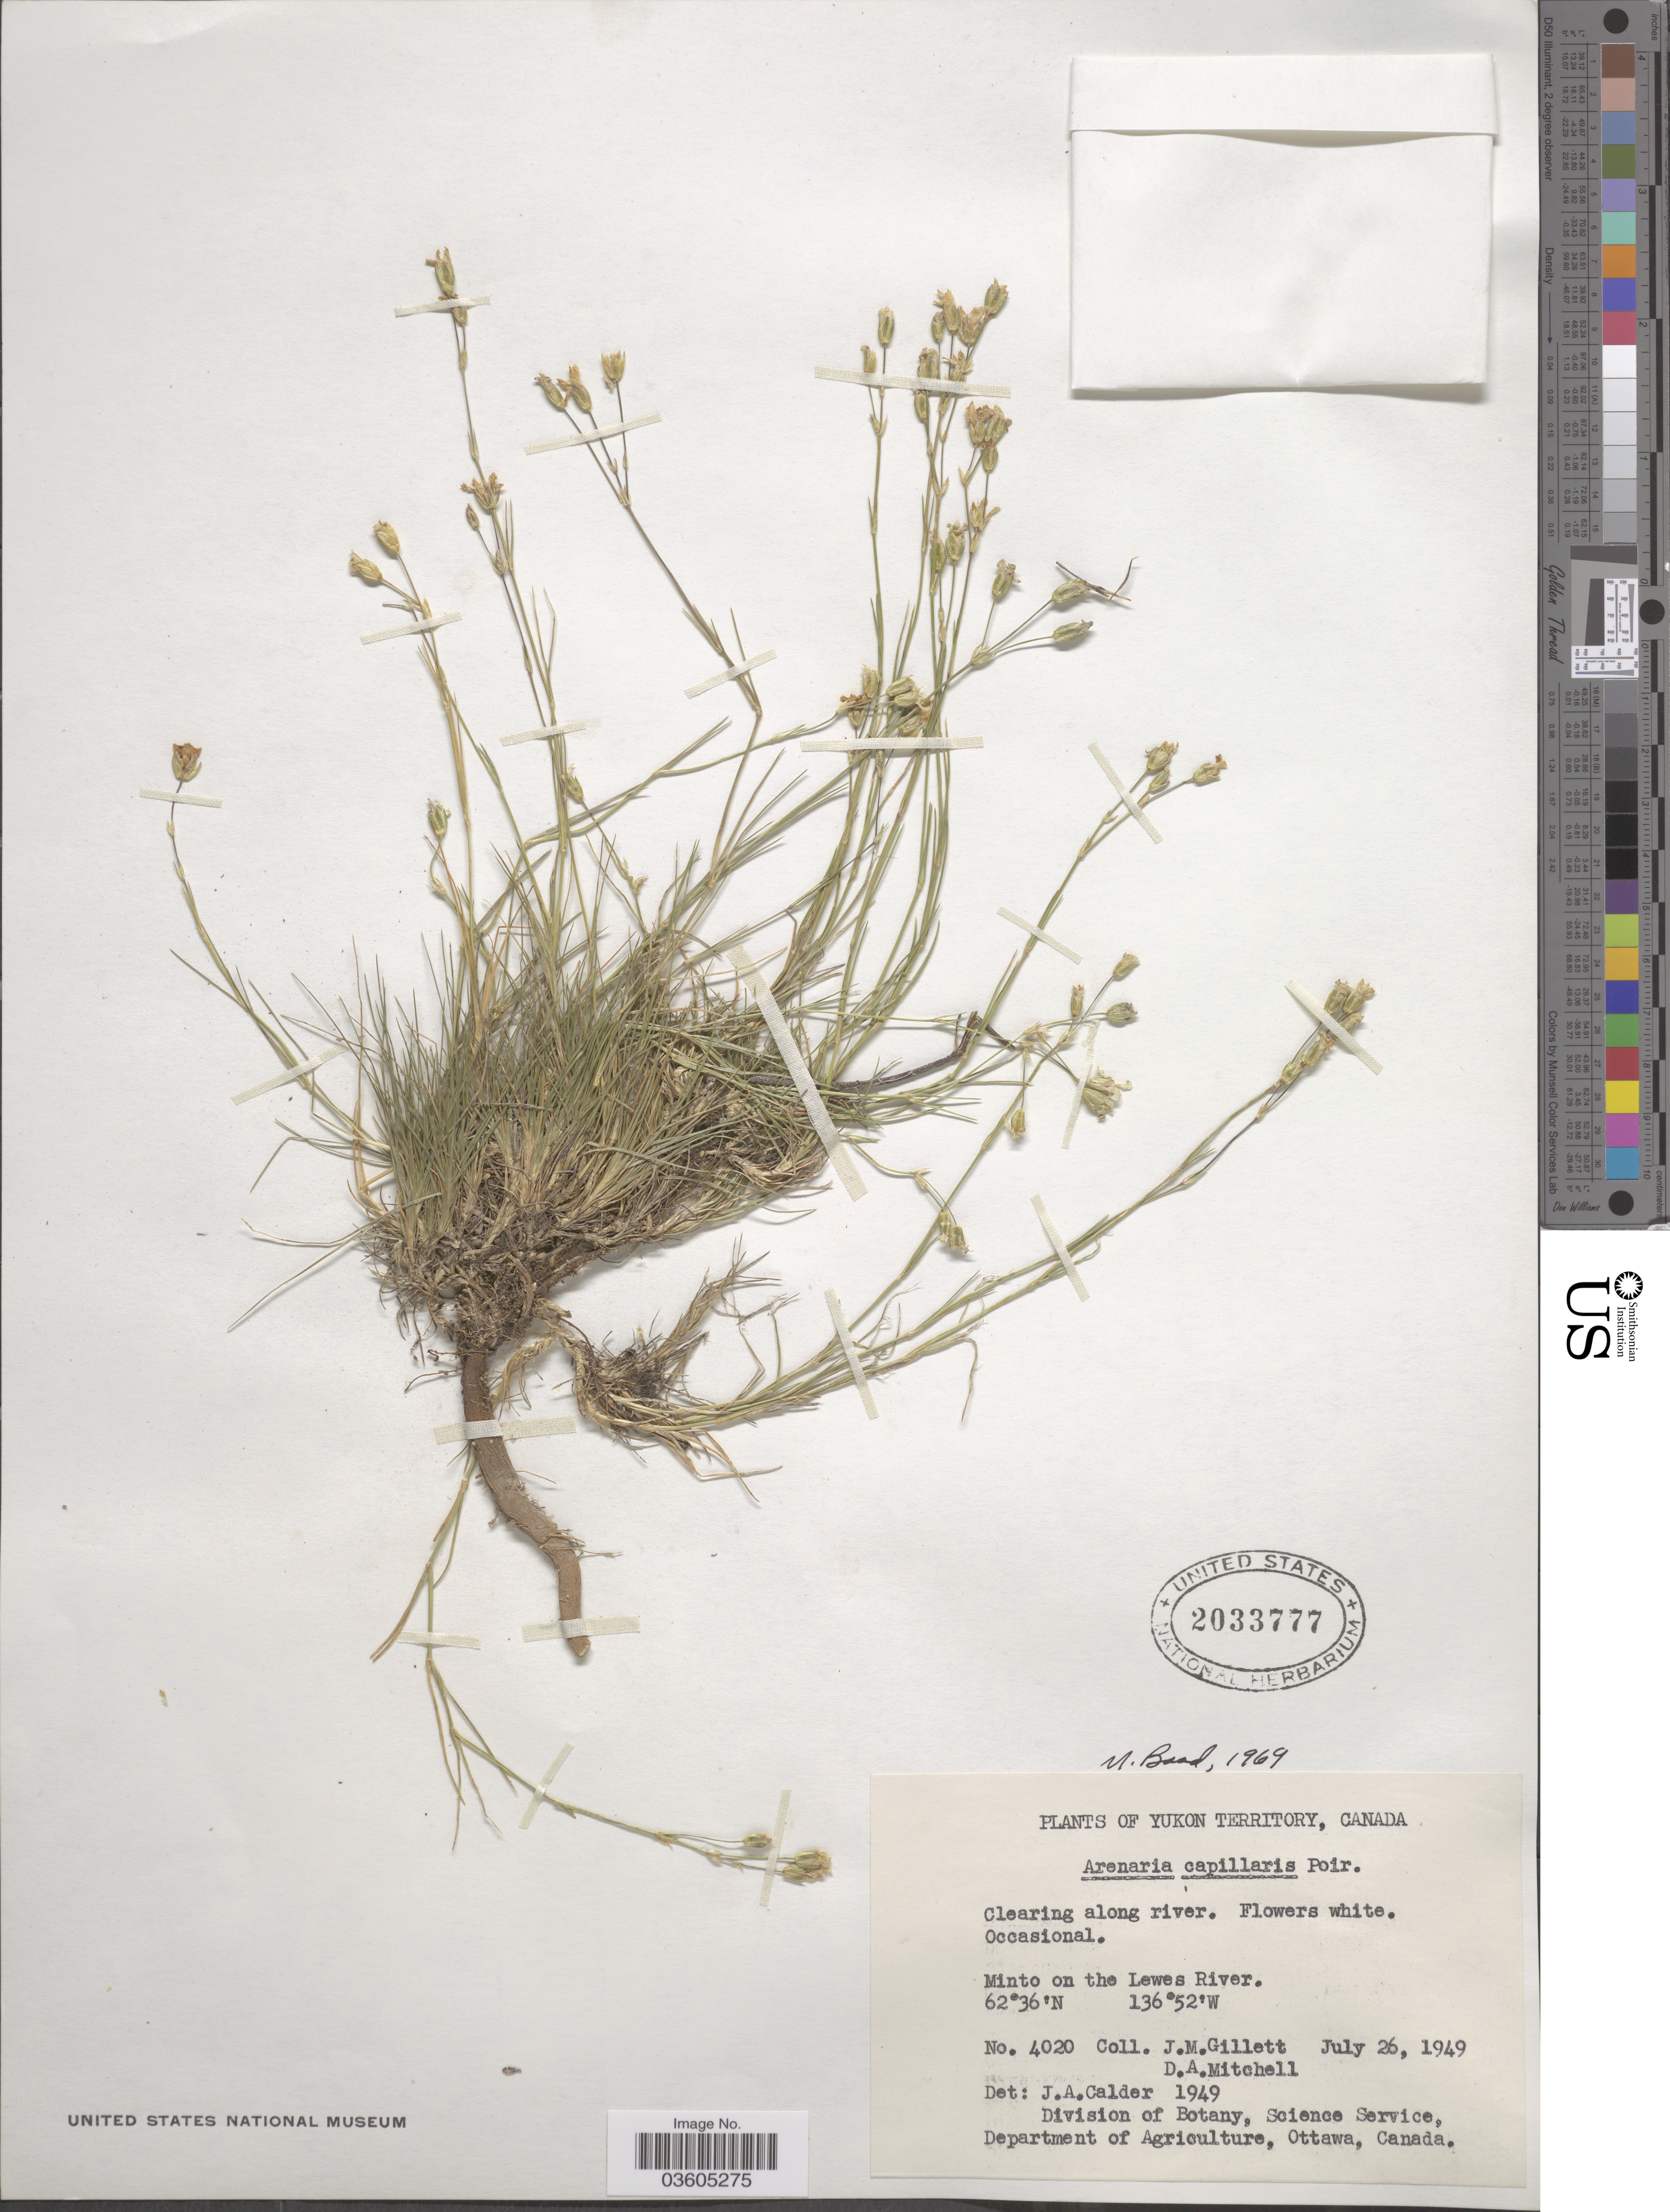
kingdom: Plantae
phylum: Tracheophyta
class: Magnoliopsida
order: Caryophyllales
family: Caryophyllaceae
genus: Eremogone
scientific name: Eremogone capillaris var. capillaris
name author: (Poir.) Fenzl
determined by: Strong, Mark T., (BOT), Smithsonian Institution - National Museum of Natural History (UNITED STATES)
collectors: J. M. Gillett & D. Mitchell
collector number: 4020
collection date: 1949-07-26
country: Canada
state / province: Yukon Territory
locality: Clearing along river. Minto on the Lewes River.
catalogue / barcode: US 2033777